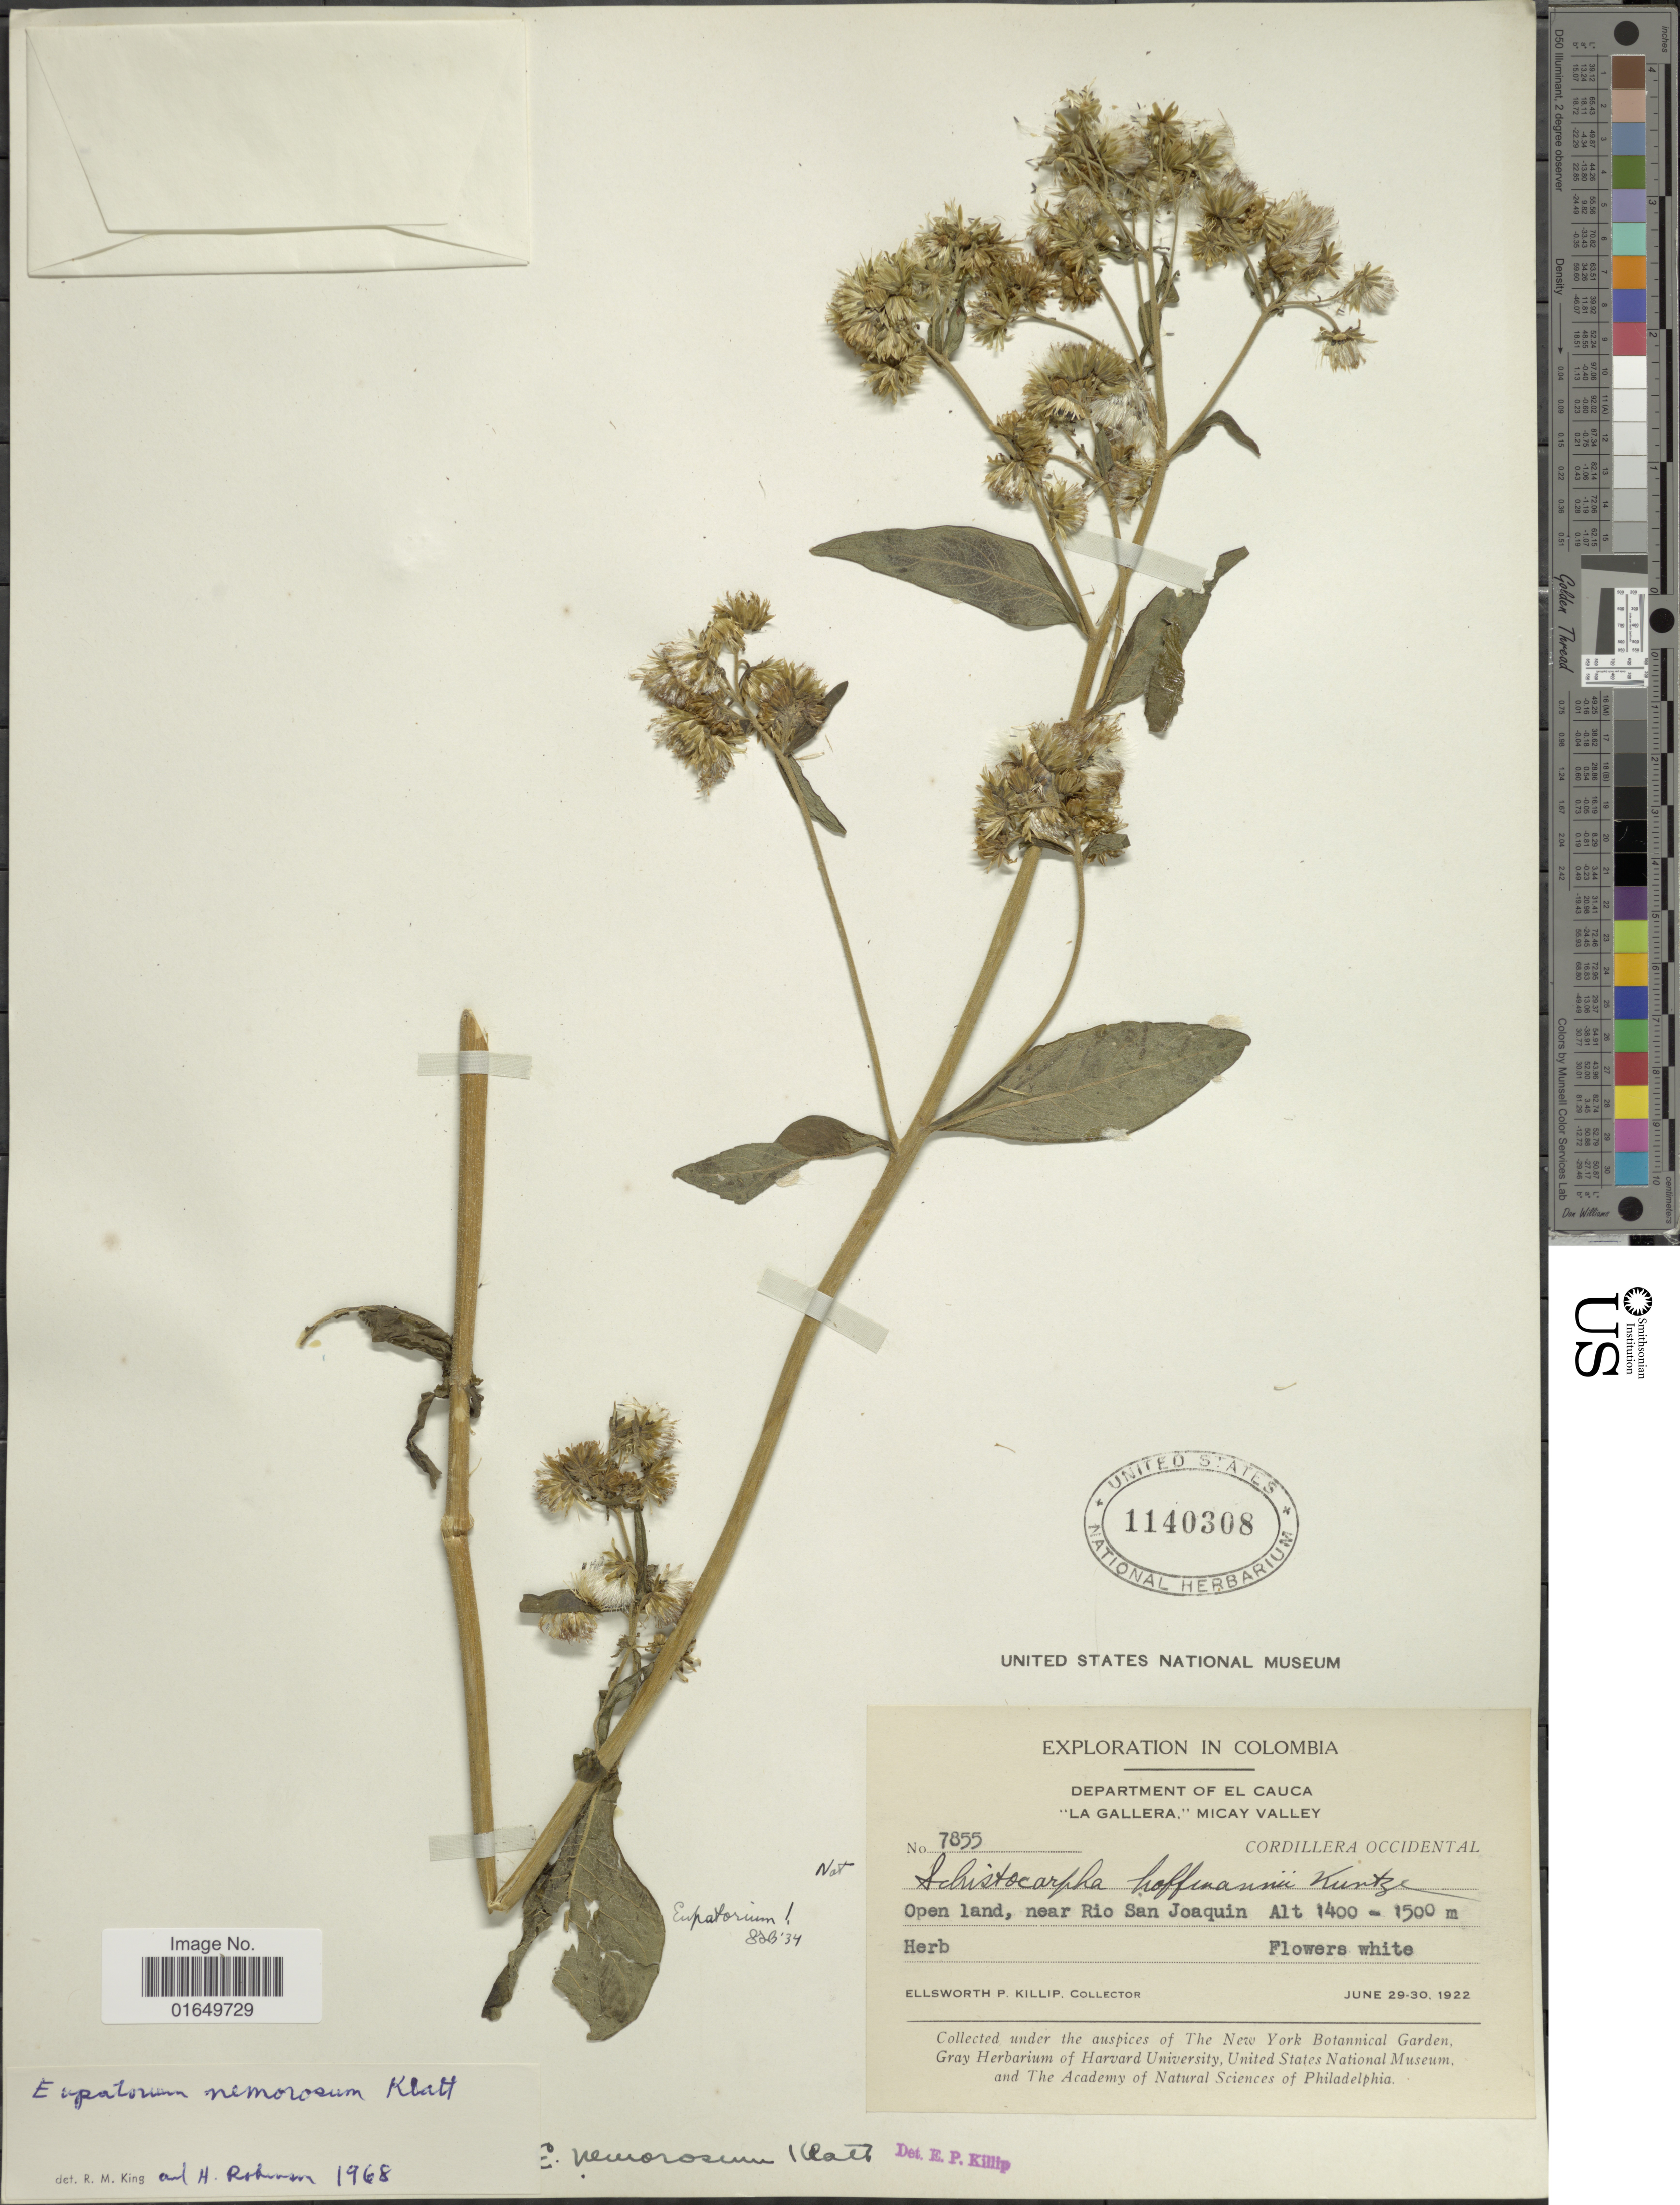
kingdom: Plantae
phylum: Tracheophyta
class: Magnoliopsida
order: Asterales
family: Asteraceae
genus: Polyanthina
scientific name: Polyanthina nemorosa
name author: (Klatt) R.M. King & H. Rob.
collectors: E. P. Killip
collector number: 7855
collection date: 1922-06-29/1922-06-30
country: Colombia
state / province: Cauca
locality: La Gallera,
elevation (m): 1400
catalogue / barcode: US 1140308